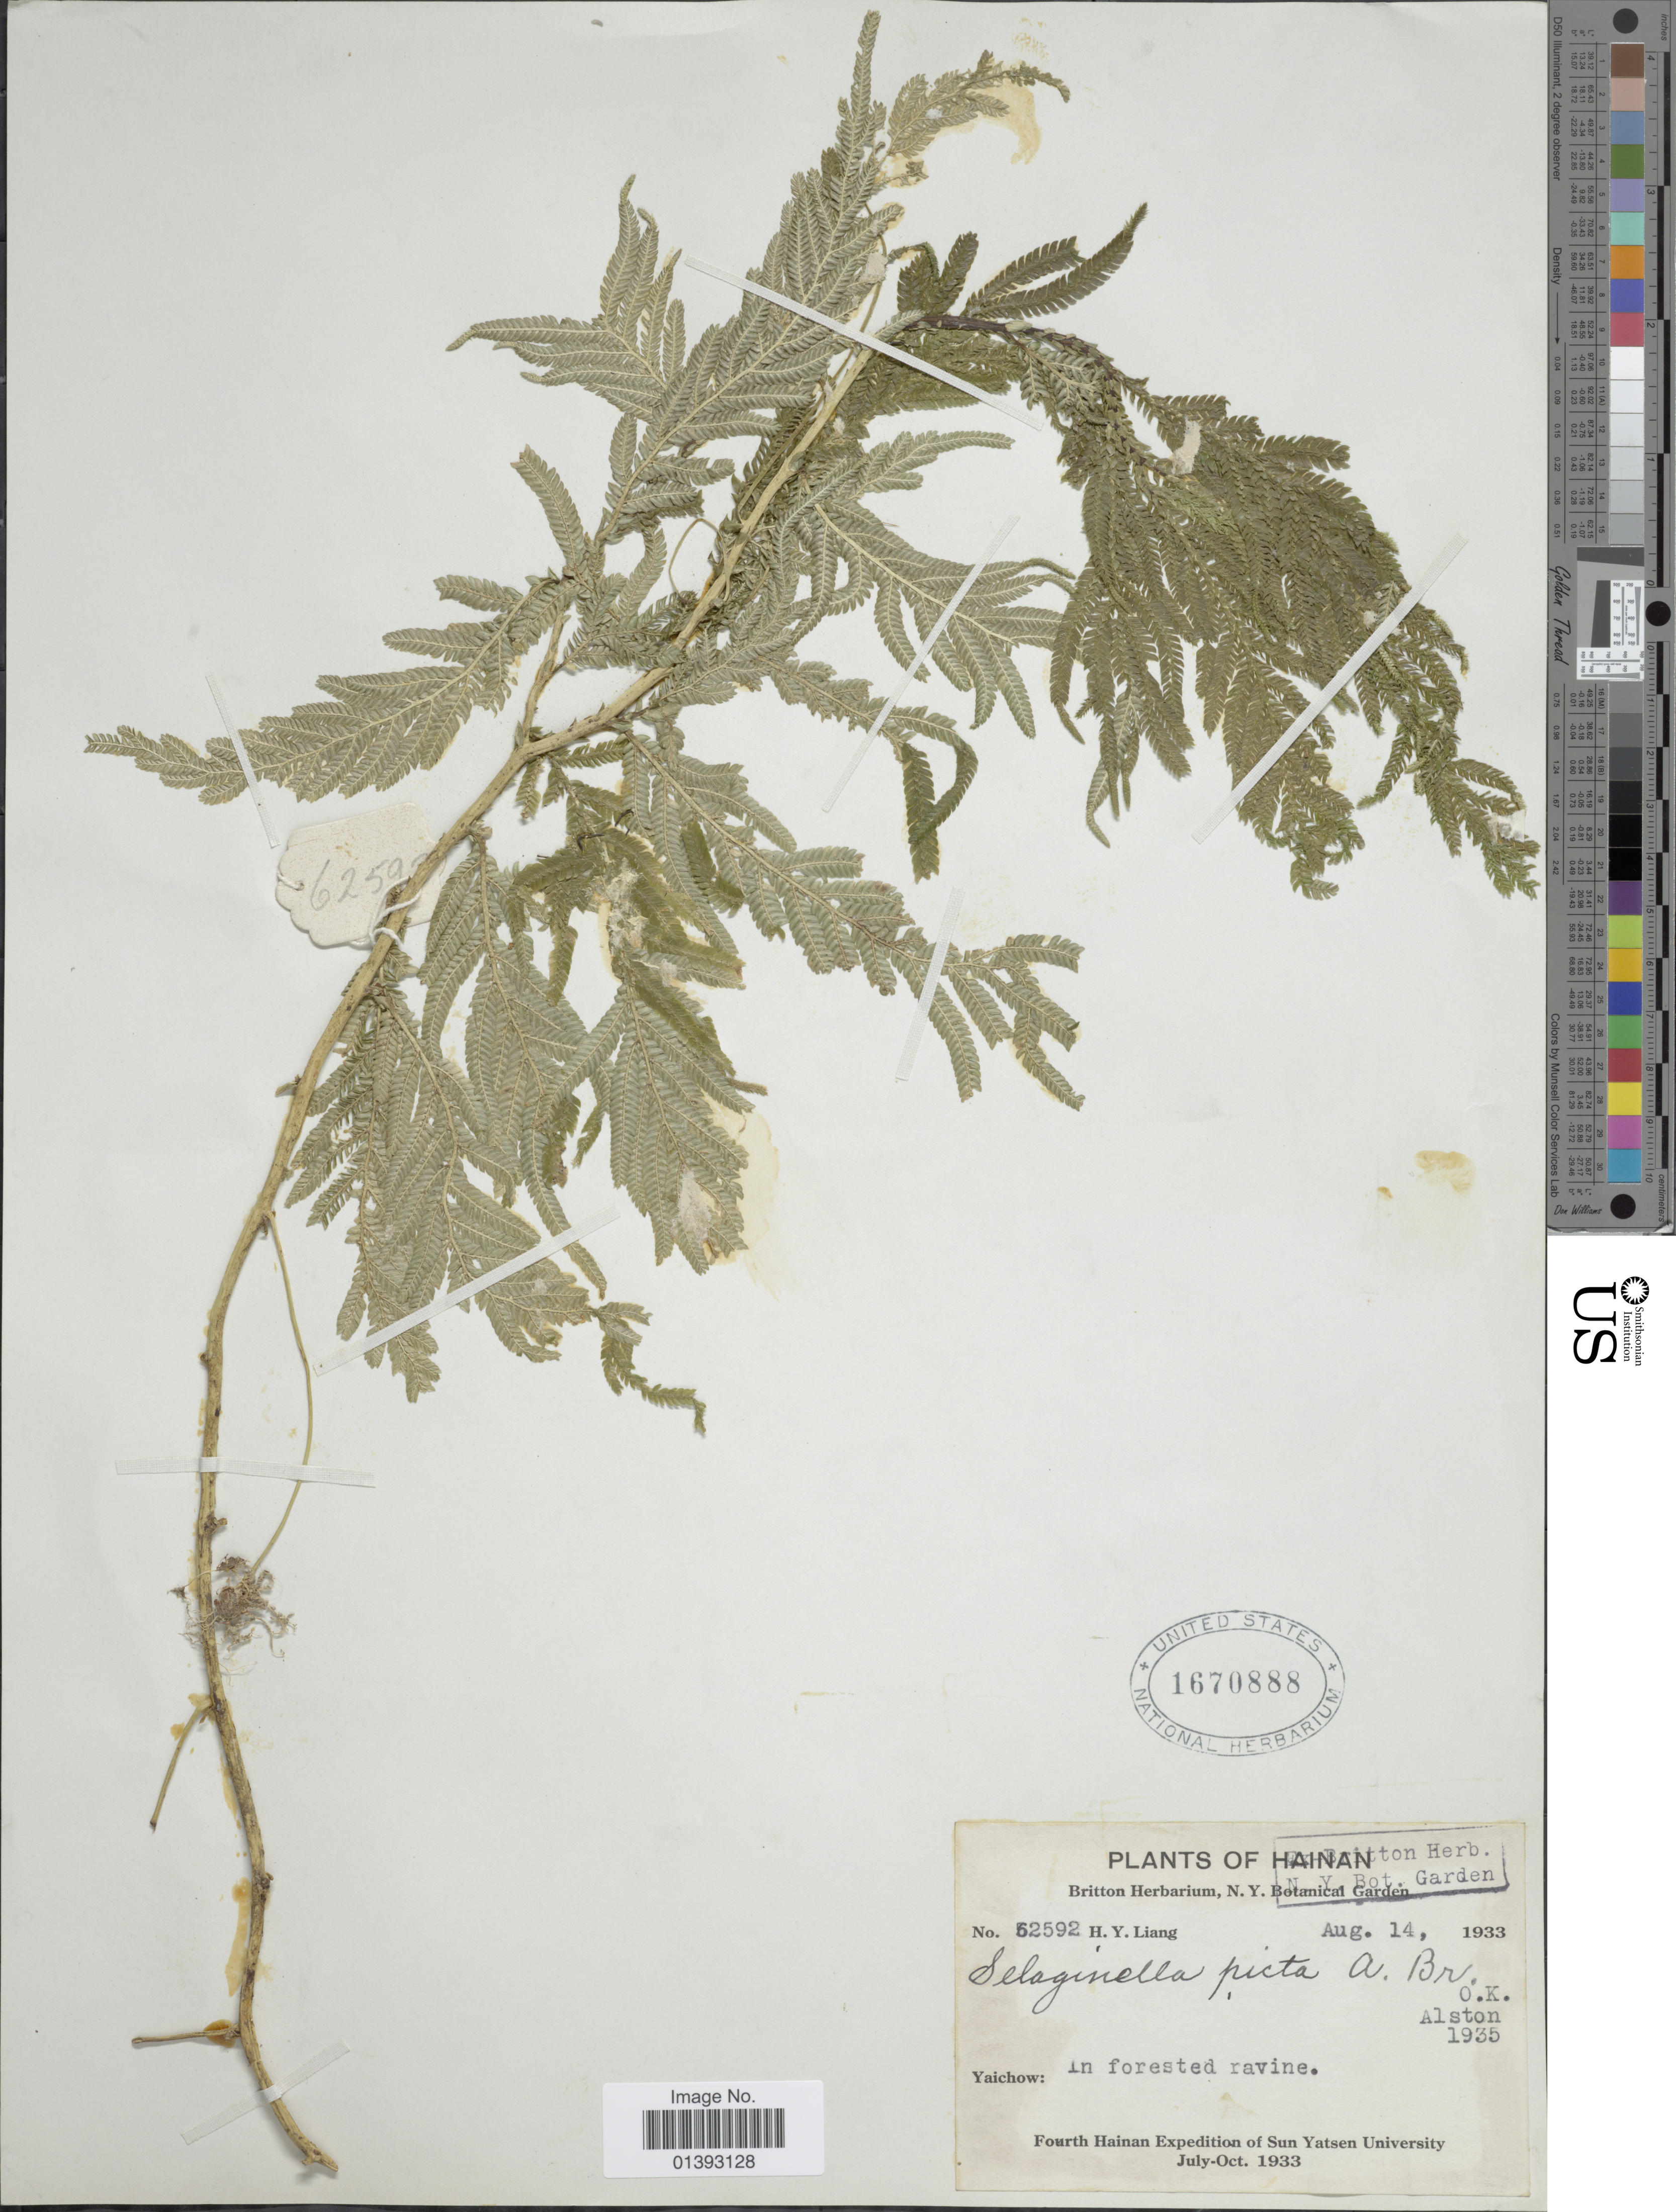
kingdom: Plantae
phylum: Tracheophyta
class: Lycopodiopsida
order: Selaginellales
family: Selaginellaceae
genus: Selaginella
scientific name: Selaginella picta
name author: (Griff.) A. Braun ex Baker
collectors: H. Y. Liang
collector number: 52592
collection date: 1933-08-14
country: China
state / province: Hainan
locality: Yaichow: in forest ravine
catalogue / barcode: US 1670888